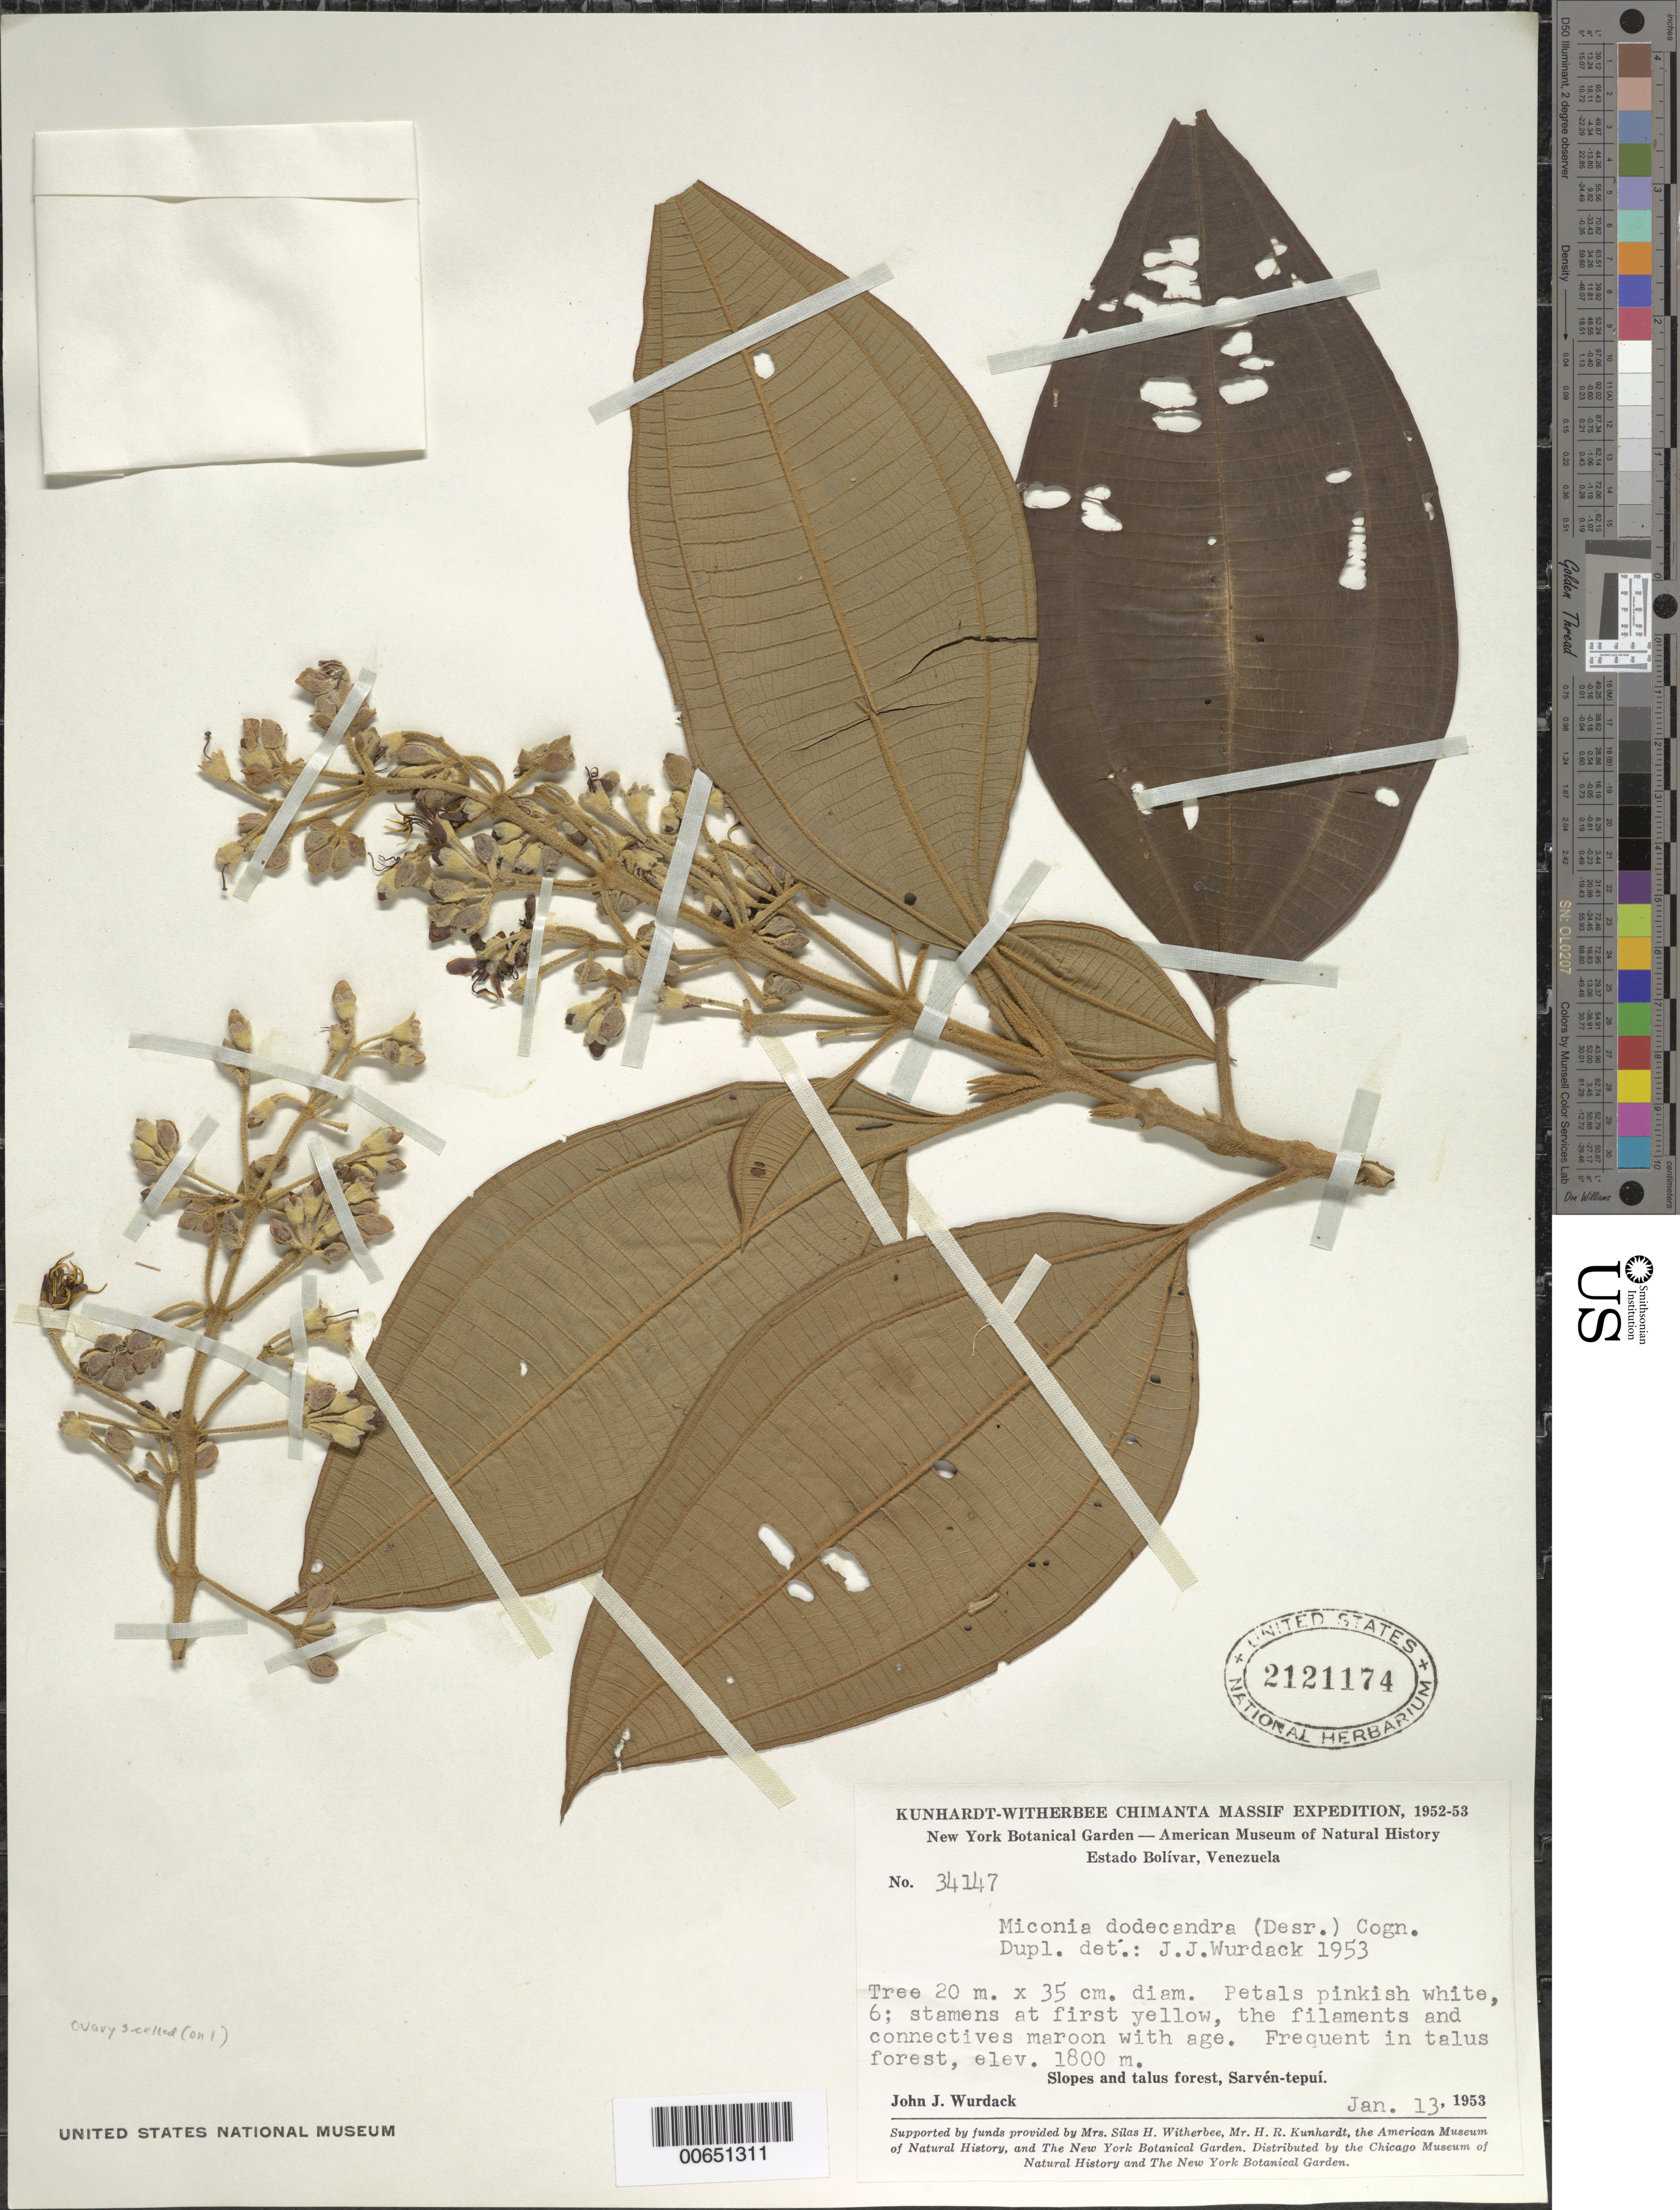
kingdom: Plantae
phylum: Tracheophyta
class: Magnoliopsida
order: Myrtales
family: Melastomataceae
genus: Miconia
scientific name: Miconia dodecandra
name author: Cogn.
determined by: Wurdack, John J., (US), US (UNITED STATES)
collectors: J. J. Wurdack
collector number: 34147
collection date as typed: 13-Jan-53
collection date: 1953-01-13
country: Venezuela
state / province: Bolívar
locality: Sarvén-tepuí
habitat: Talus forest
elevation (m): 1800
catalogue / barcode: US 2121174